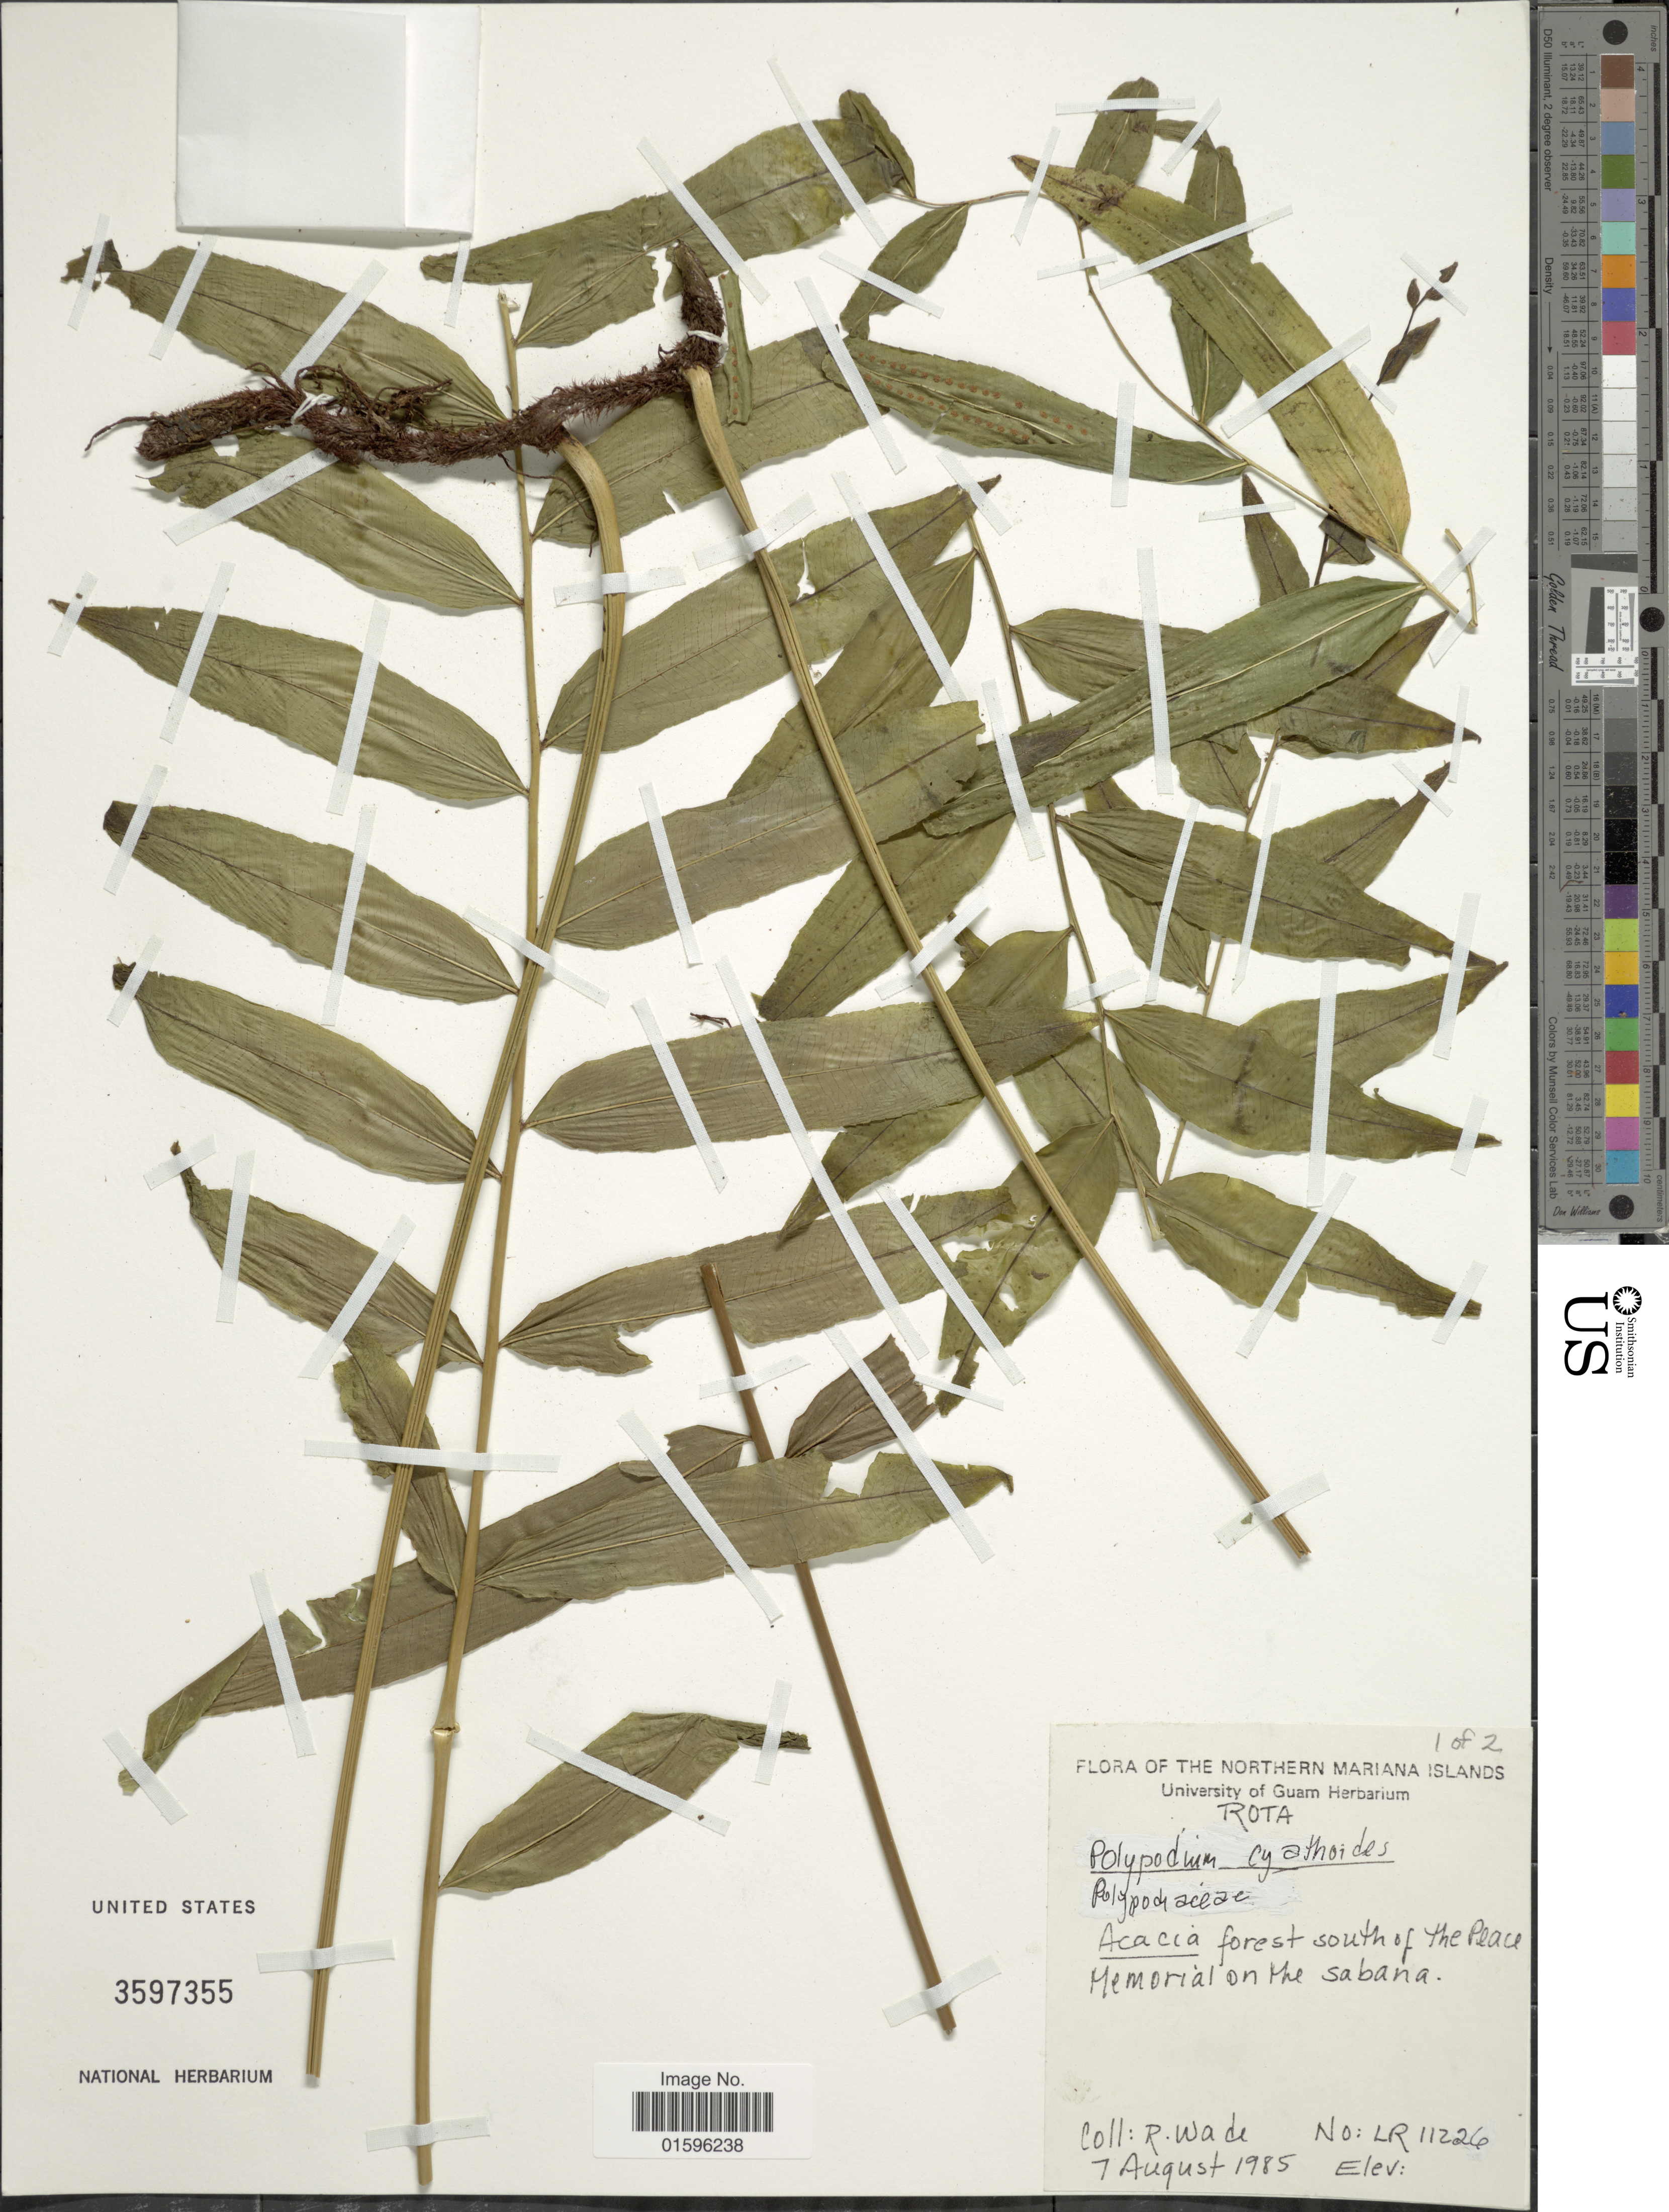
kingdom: Plantae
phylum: Tracheophyta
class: Polypodiopsida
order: Polypodiales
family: Polypodiaceae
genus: Polypodium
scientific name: Polypodium cyatheoides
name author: Sw.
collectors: R. Wade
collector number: LR11226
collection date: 1985-08-07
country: Northern Mariana Islands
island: Rota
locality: Rota, Acacia forest south of the Peace Memorial on the sabana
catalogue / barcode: US 3597355